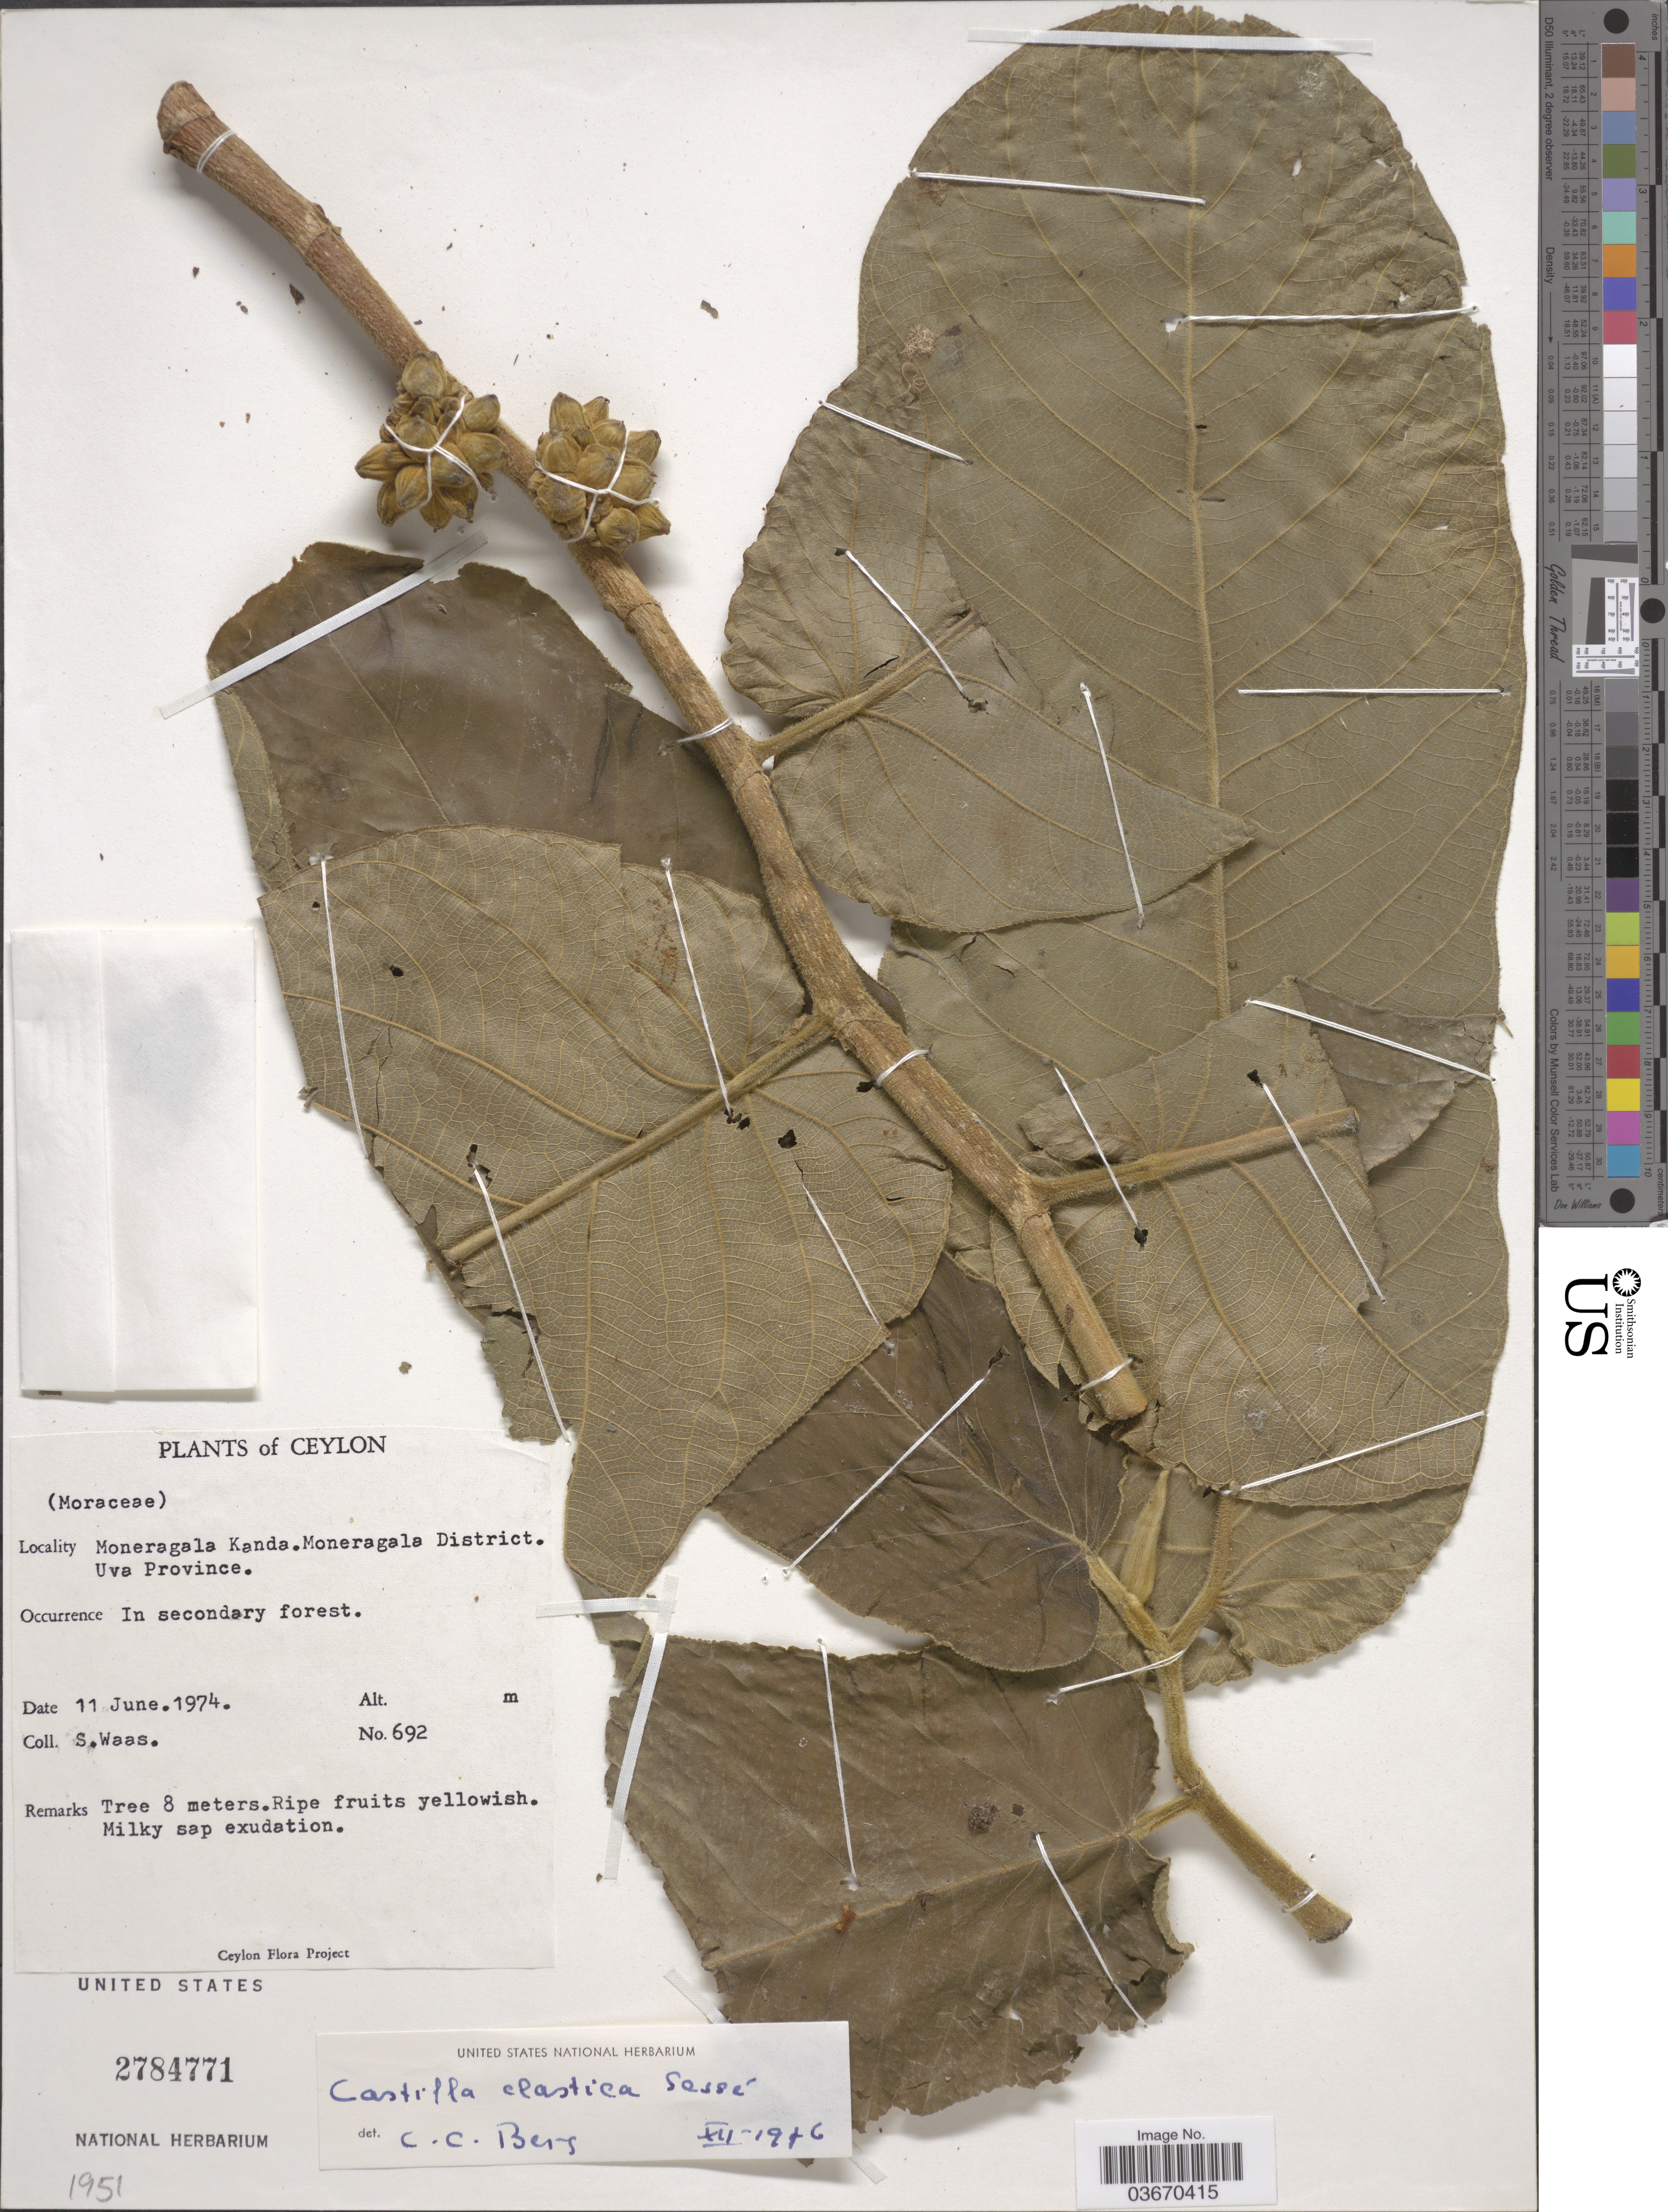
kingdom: Plantae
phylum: Tracheophyta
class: Magnoliopsida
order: Rosales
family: Moraceae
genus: Castilla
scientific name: Castilla elastica var. elastica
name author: Sessé ex Cerv.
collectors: S. Waas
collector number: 692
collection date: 1974-06-11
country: Sri Lanka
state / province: Uva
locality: Ceylon. Moneragala Kanda. Moneragala District.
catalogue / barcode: US 2784771